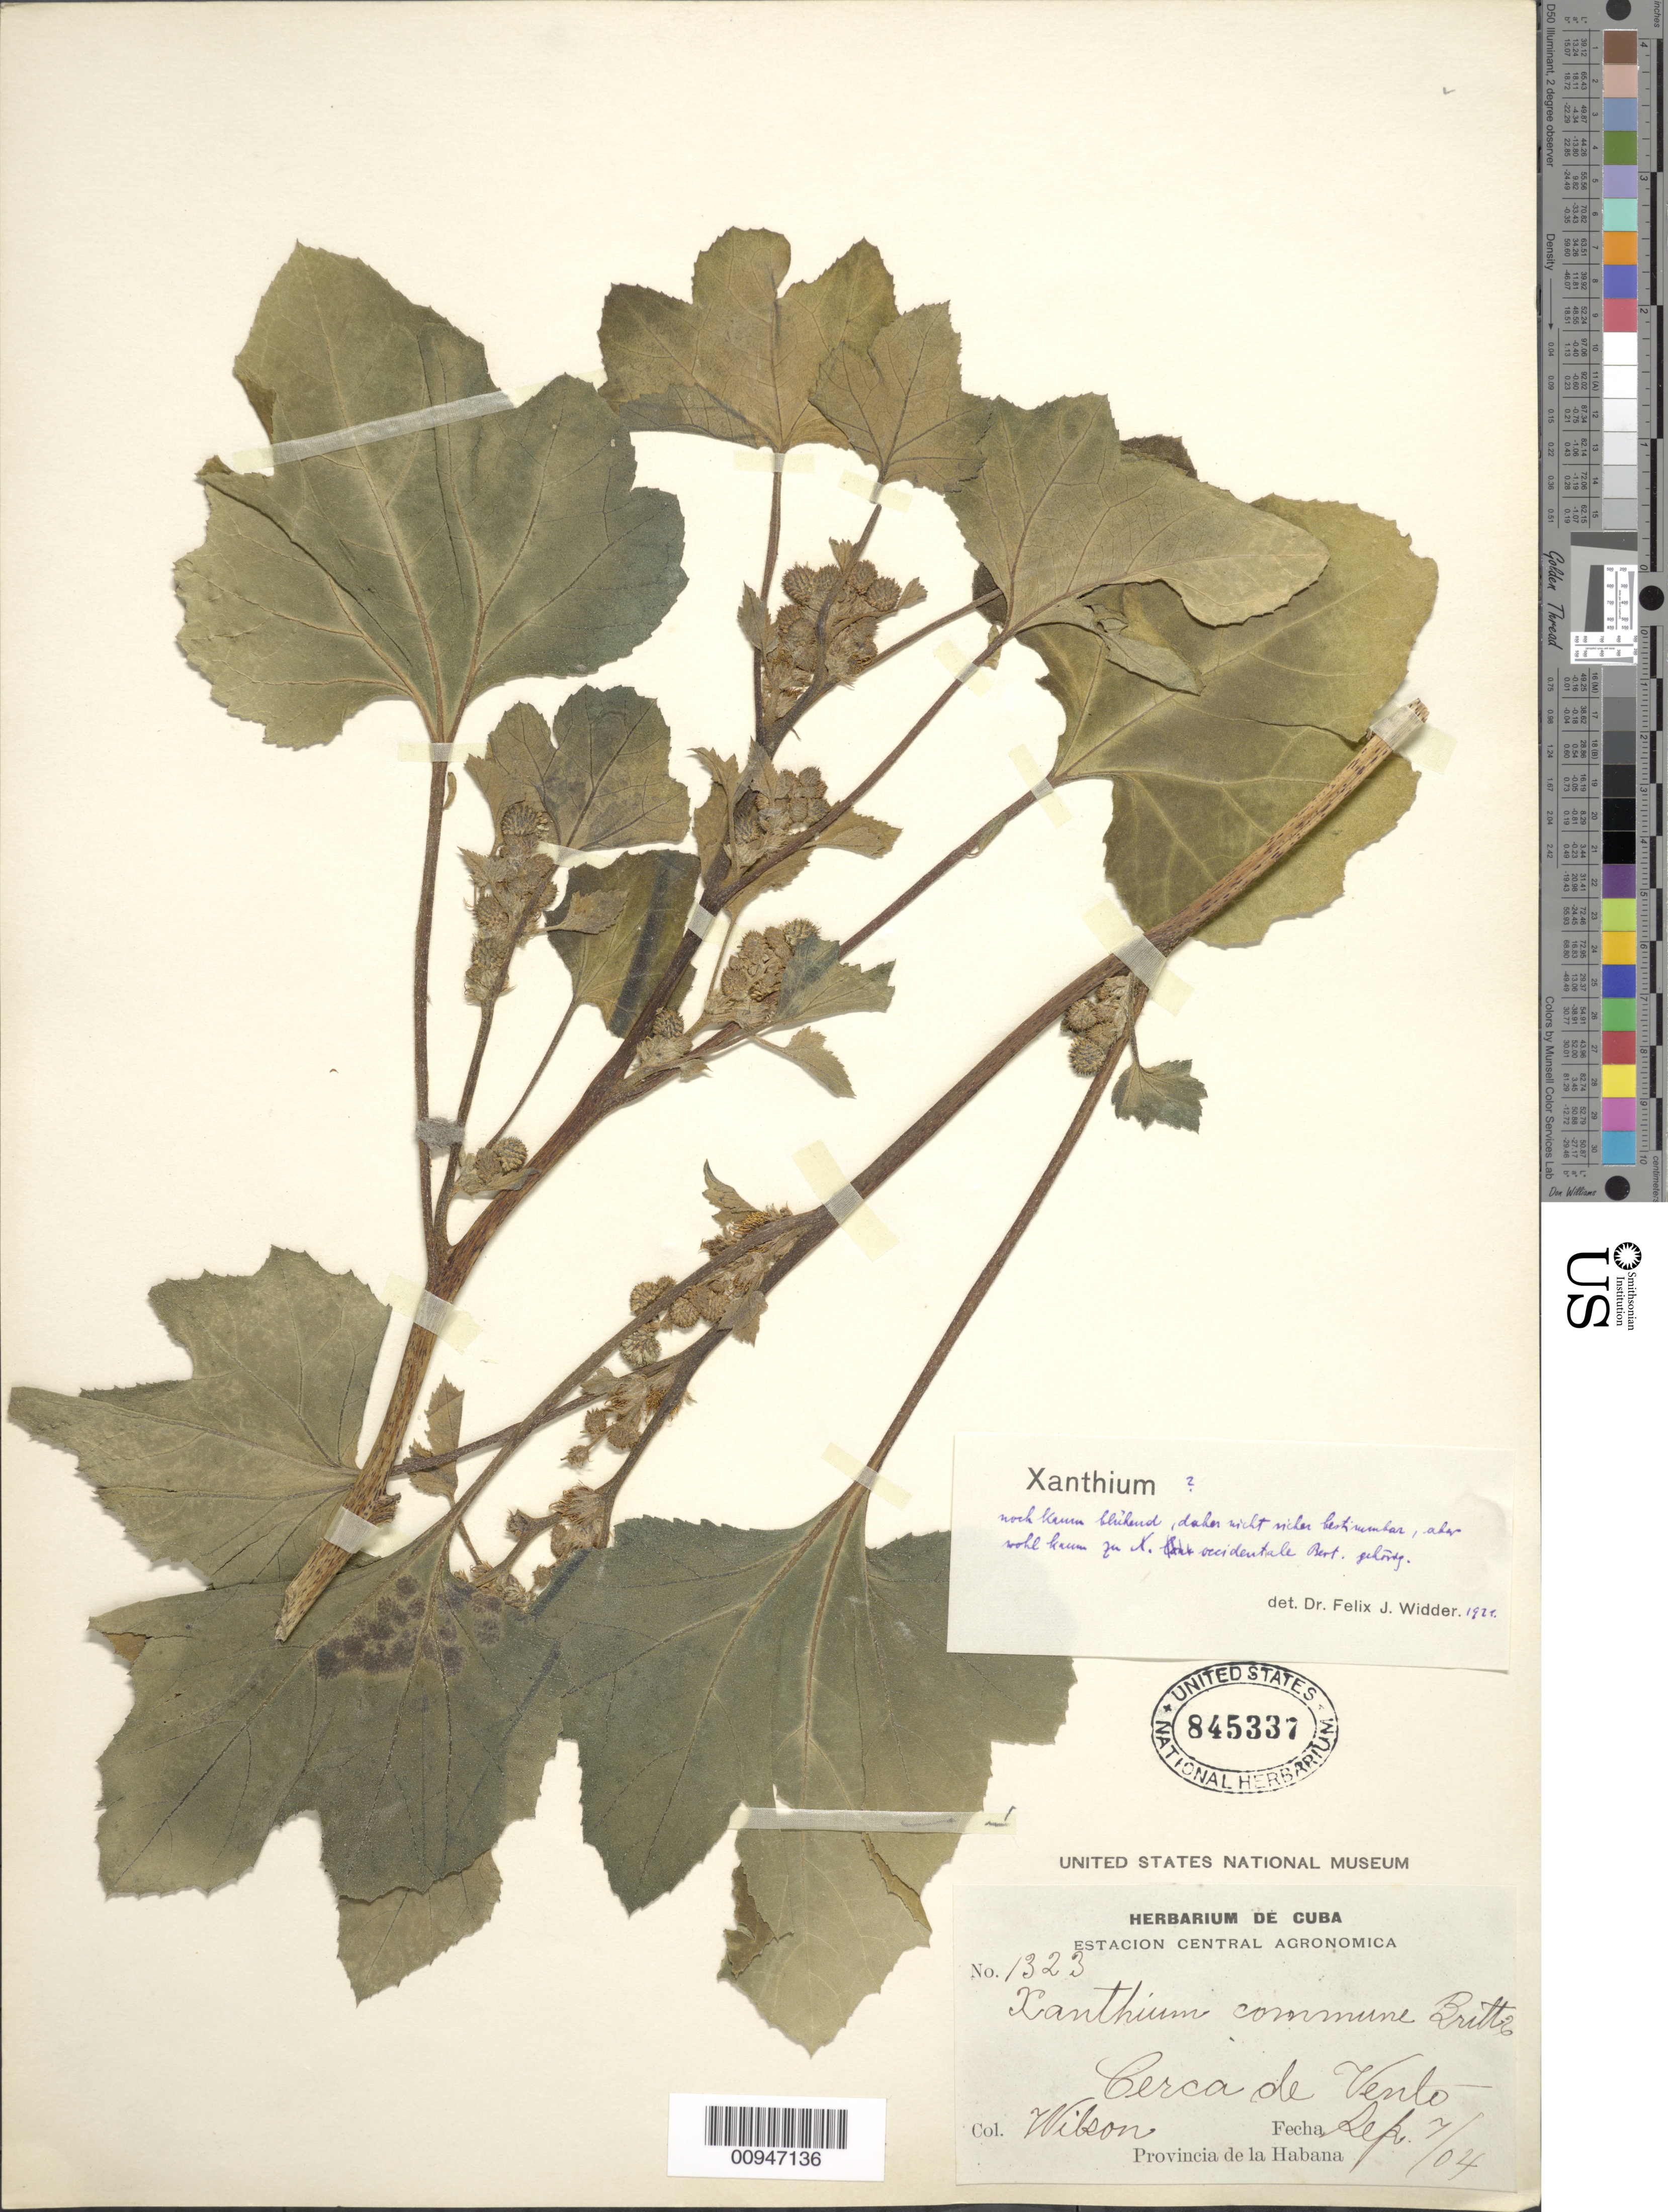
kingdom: Plantae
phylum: Tracheophyta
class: Magnoliopsida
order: Asterales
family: Asteraceae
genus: Xanthium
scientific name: Xanthium sp.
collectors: -- Wilson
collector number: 1323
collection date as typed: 07 Sep 1904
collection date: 1904-09-07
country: Cuba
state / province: La Habana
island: Cuba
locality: Cerca de Vento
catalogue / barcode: US 845337